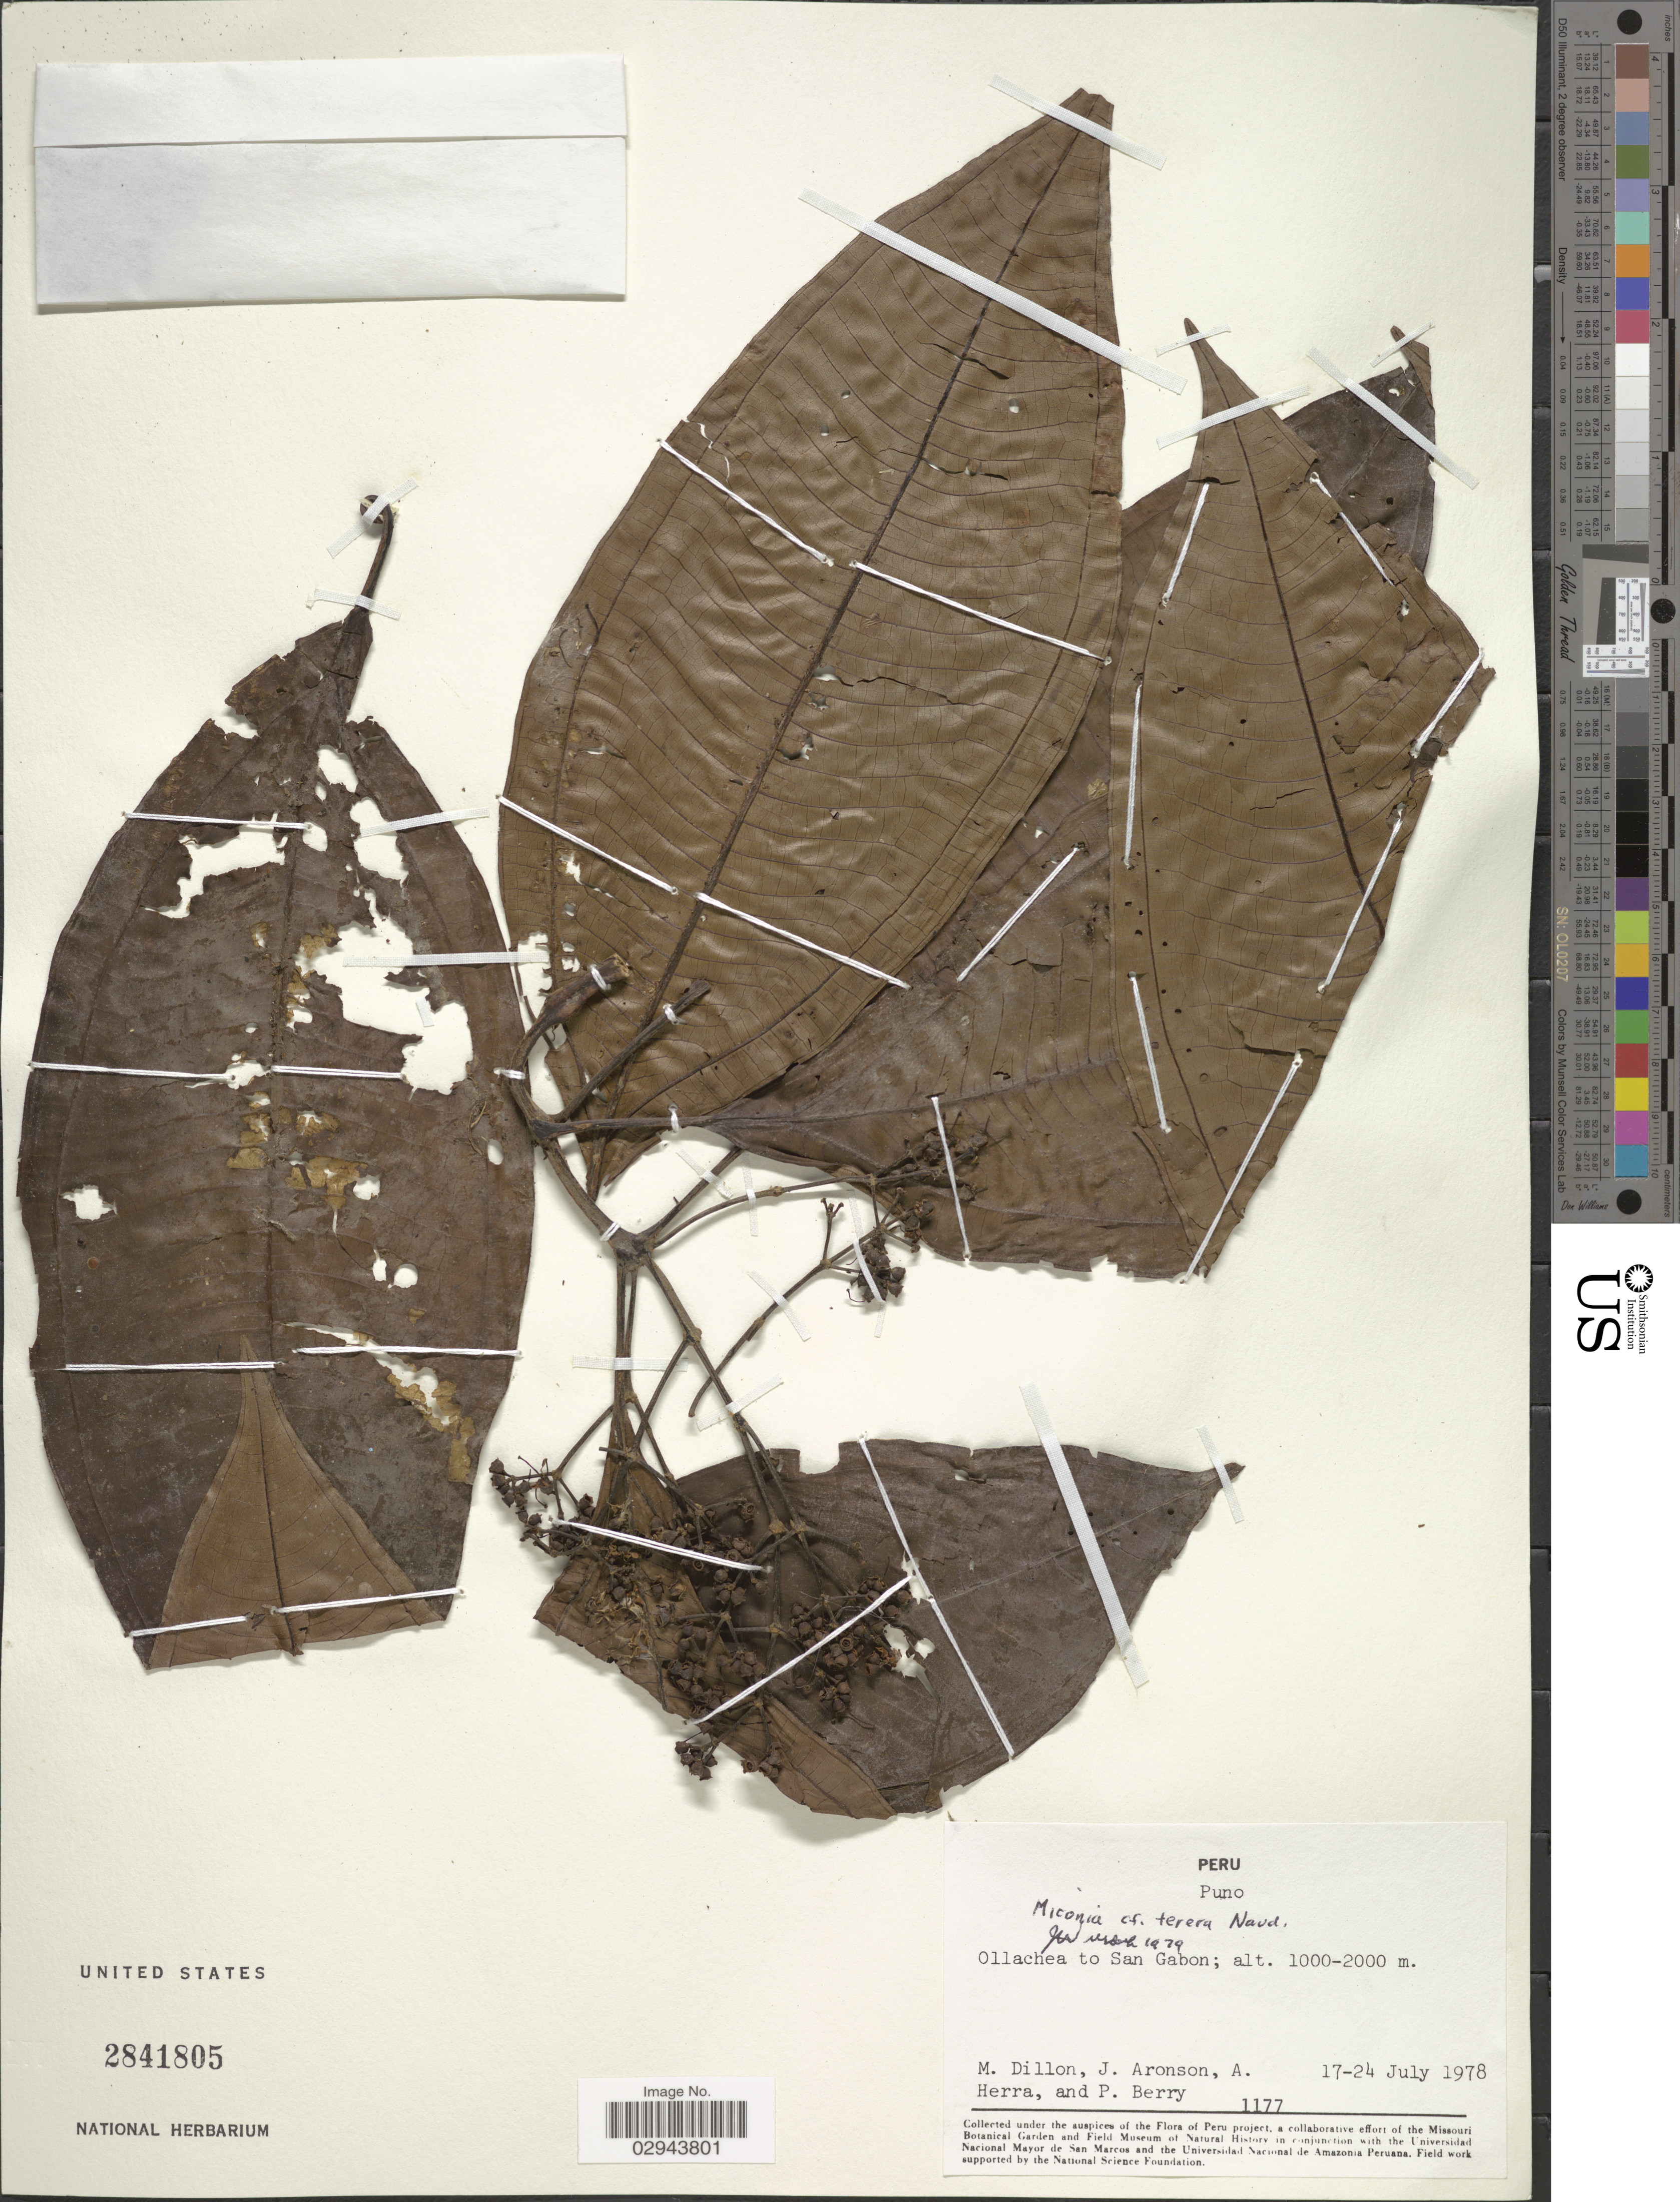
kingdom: Plantae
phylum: Tracheophyta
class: Magnoliopsida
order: Myrtales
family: Melastomataceae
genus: Miconia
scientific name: Miconia terera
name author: Naudin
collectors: M. O. Dillon, J. Aronson, A. Herra & P. Berry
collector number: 1177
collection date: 1978-07-17/1978-07-24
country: Peru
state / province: Puno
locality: Ollachea to San Gabon.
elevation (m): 1000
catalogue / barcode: US 2841805